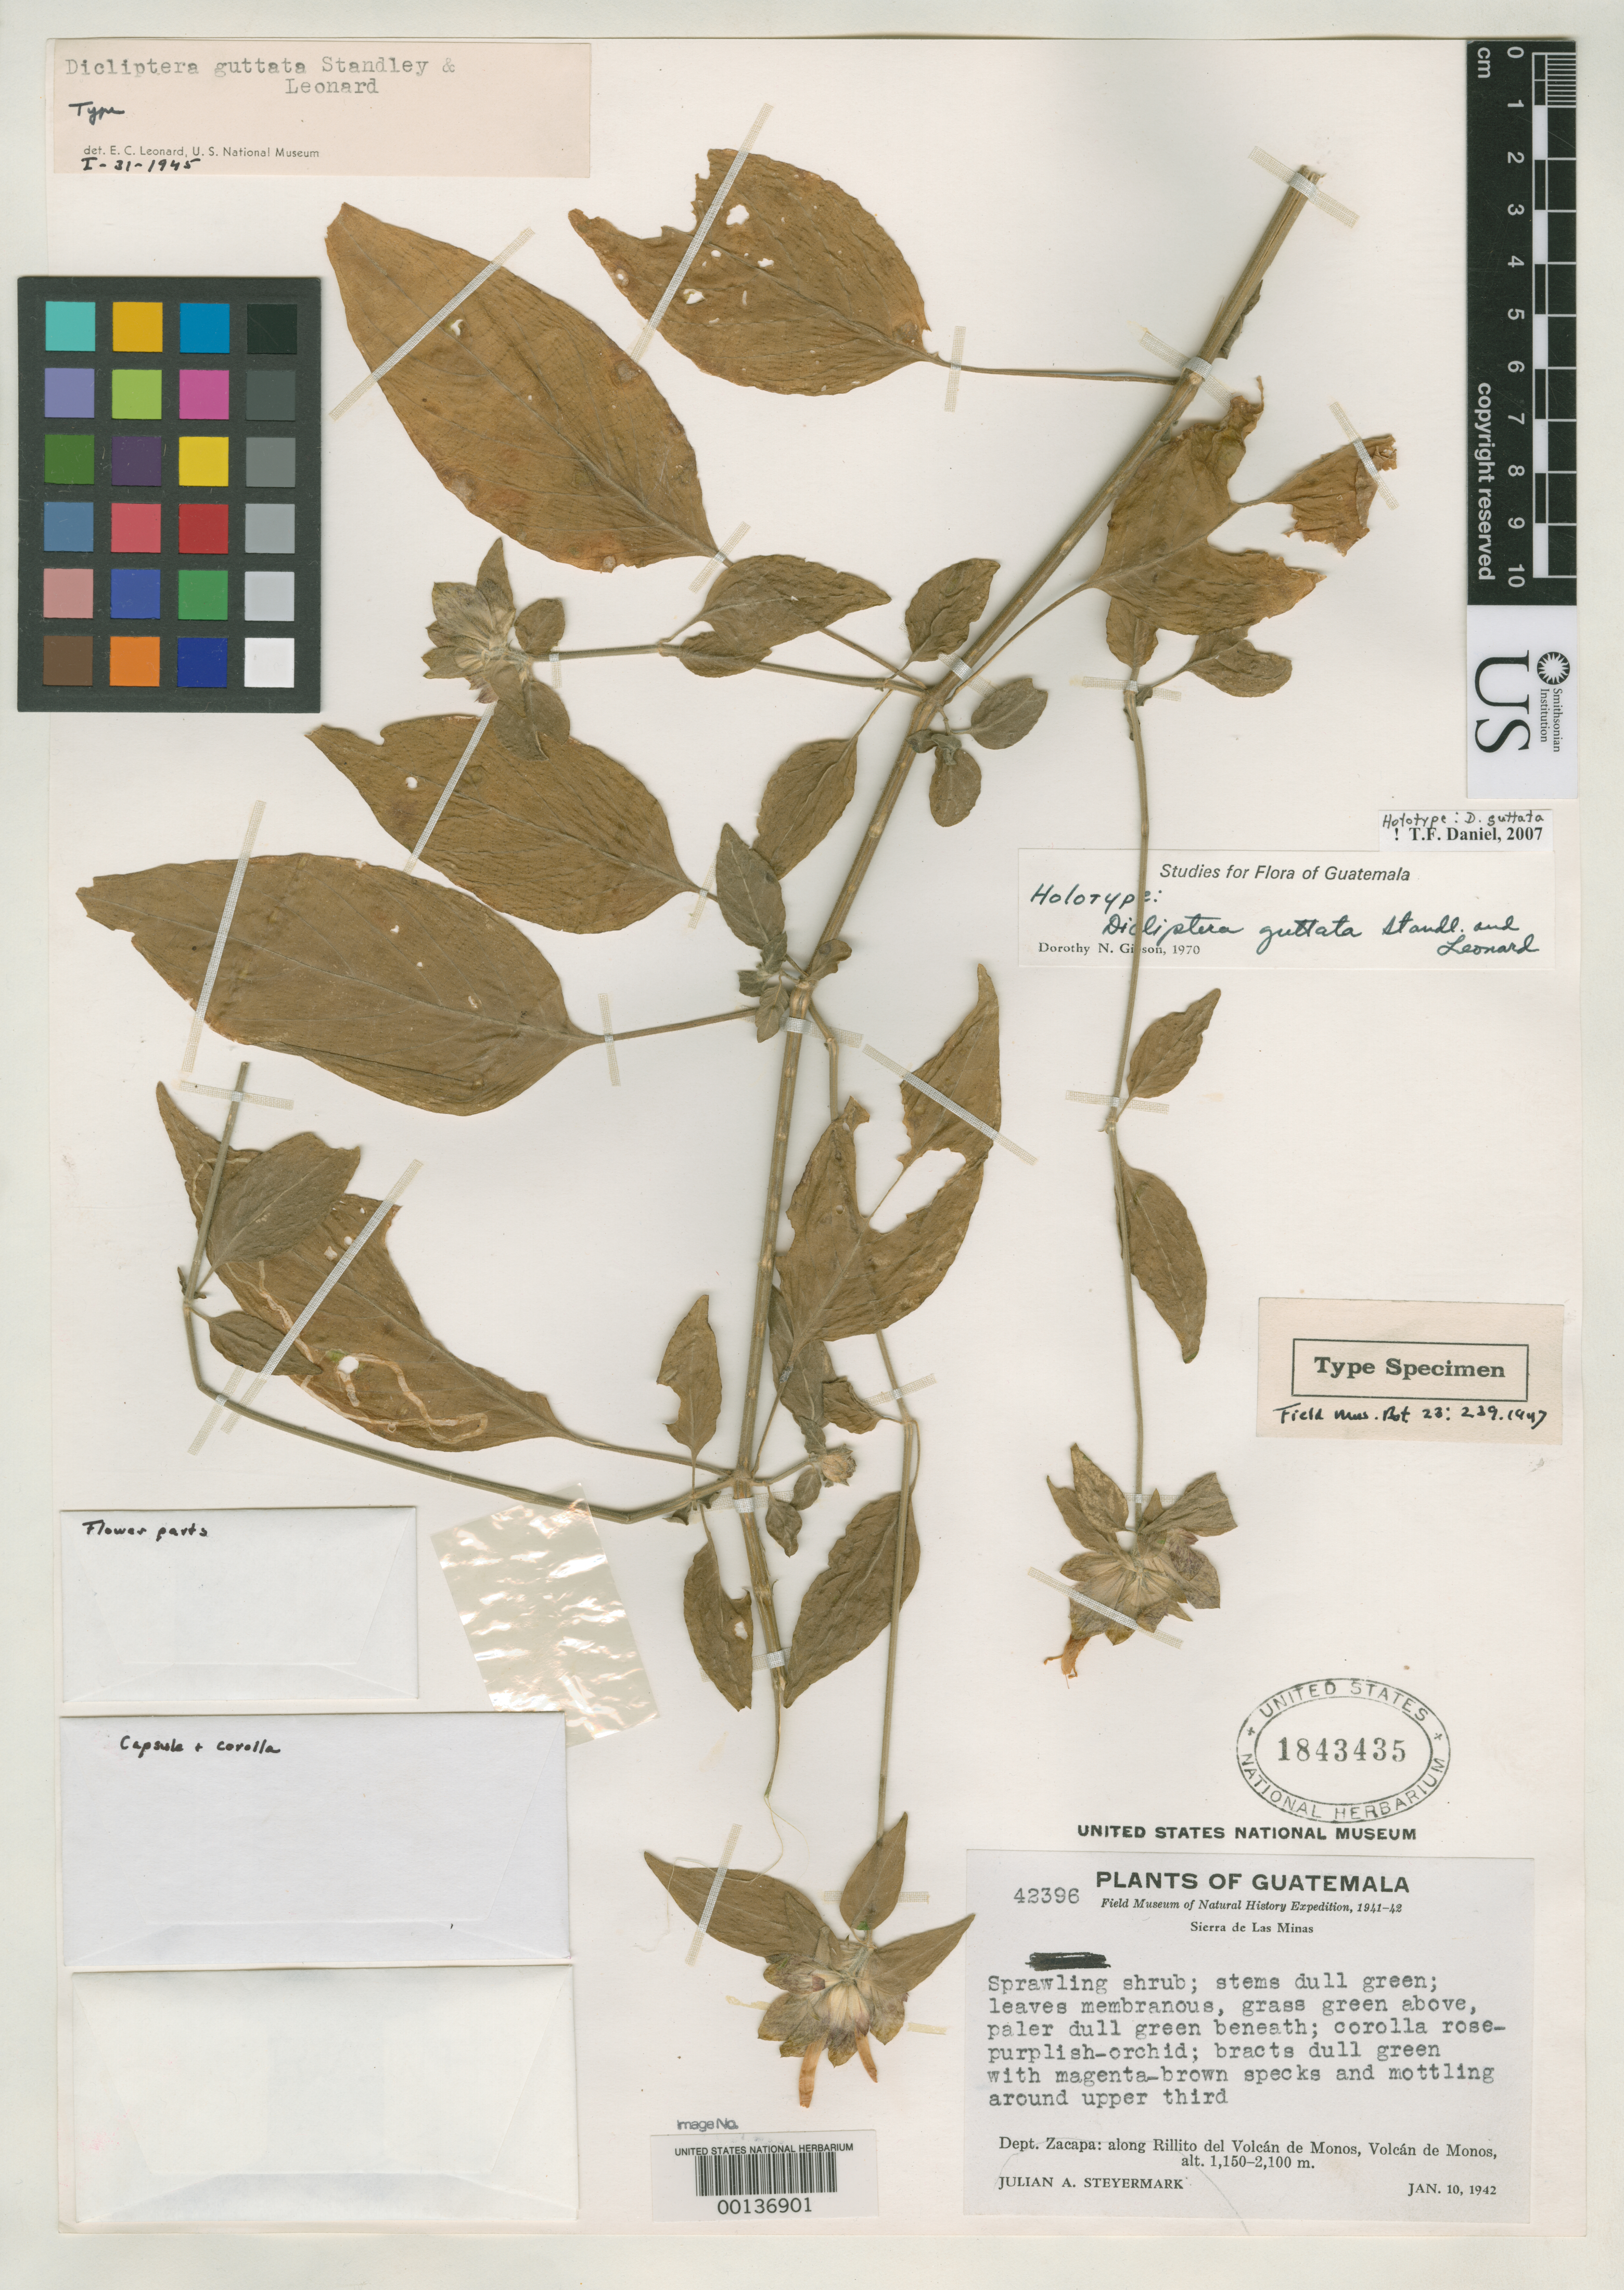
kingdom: Plantae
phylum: Tracheophyta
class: Magnoliopsida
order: Lamiales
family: Acanthaceae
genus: Dicliptera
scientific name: Dicliptera guttata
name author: Standl. & Leonard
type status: Holotype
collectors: J. Steyermark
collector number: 42396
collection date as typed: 10 Jan 1942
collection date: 1942-01-10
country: Guatemala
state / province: Zacapa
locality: Along Rillito del Volcan de Monos, Sierra de Los Minas.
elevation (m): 1150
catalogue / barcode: US 1843435